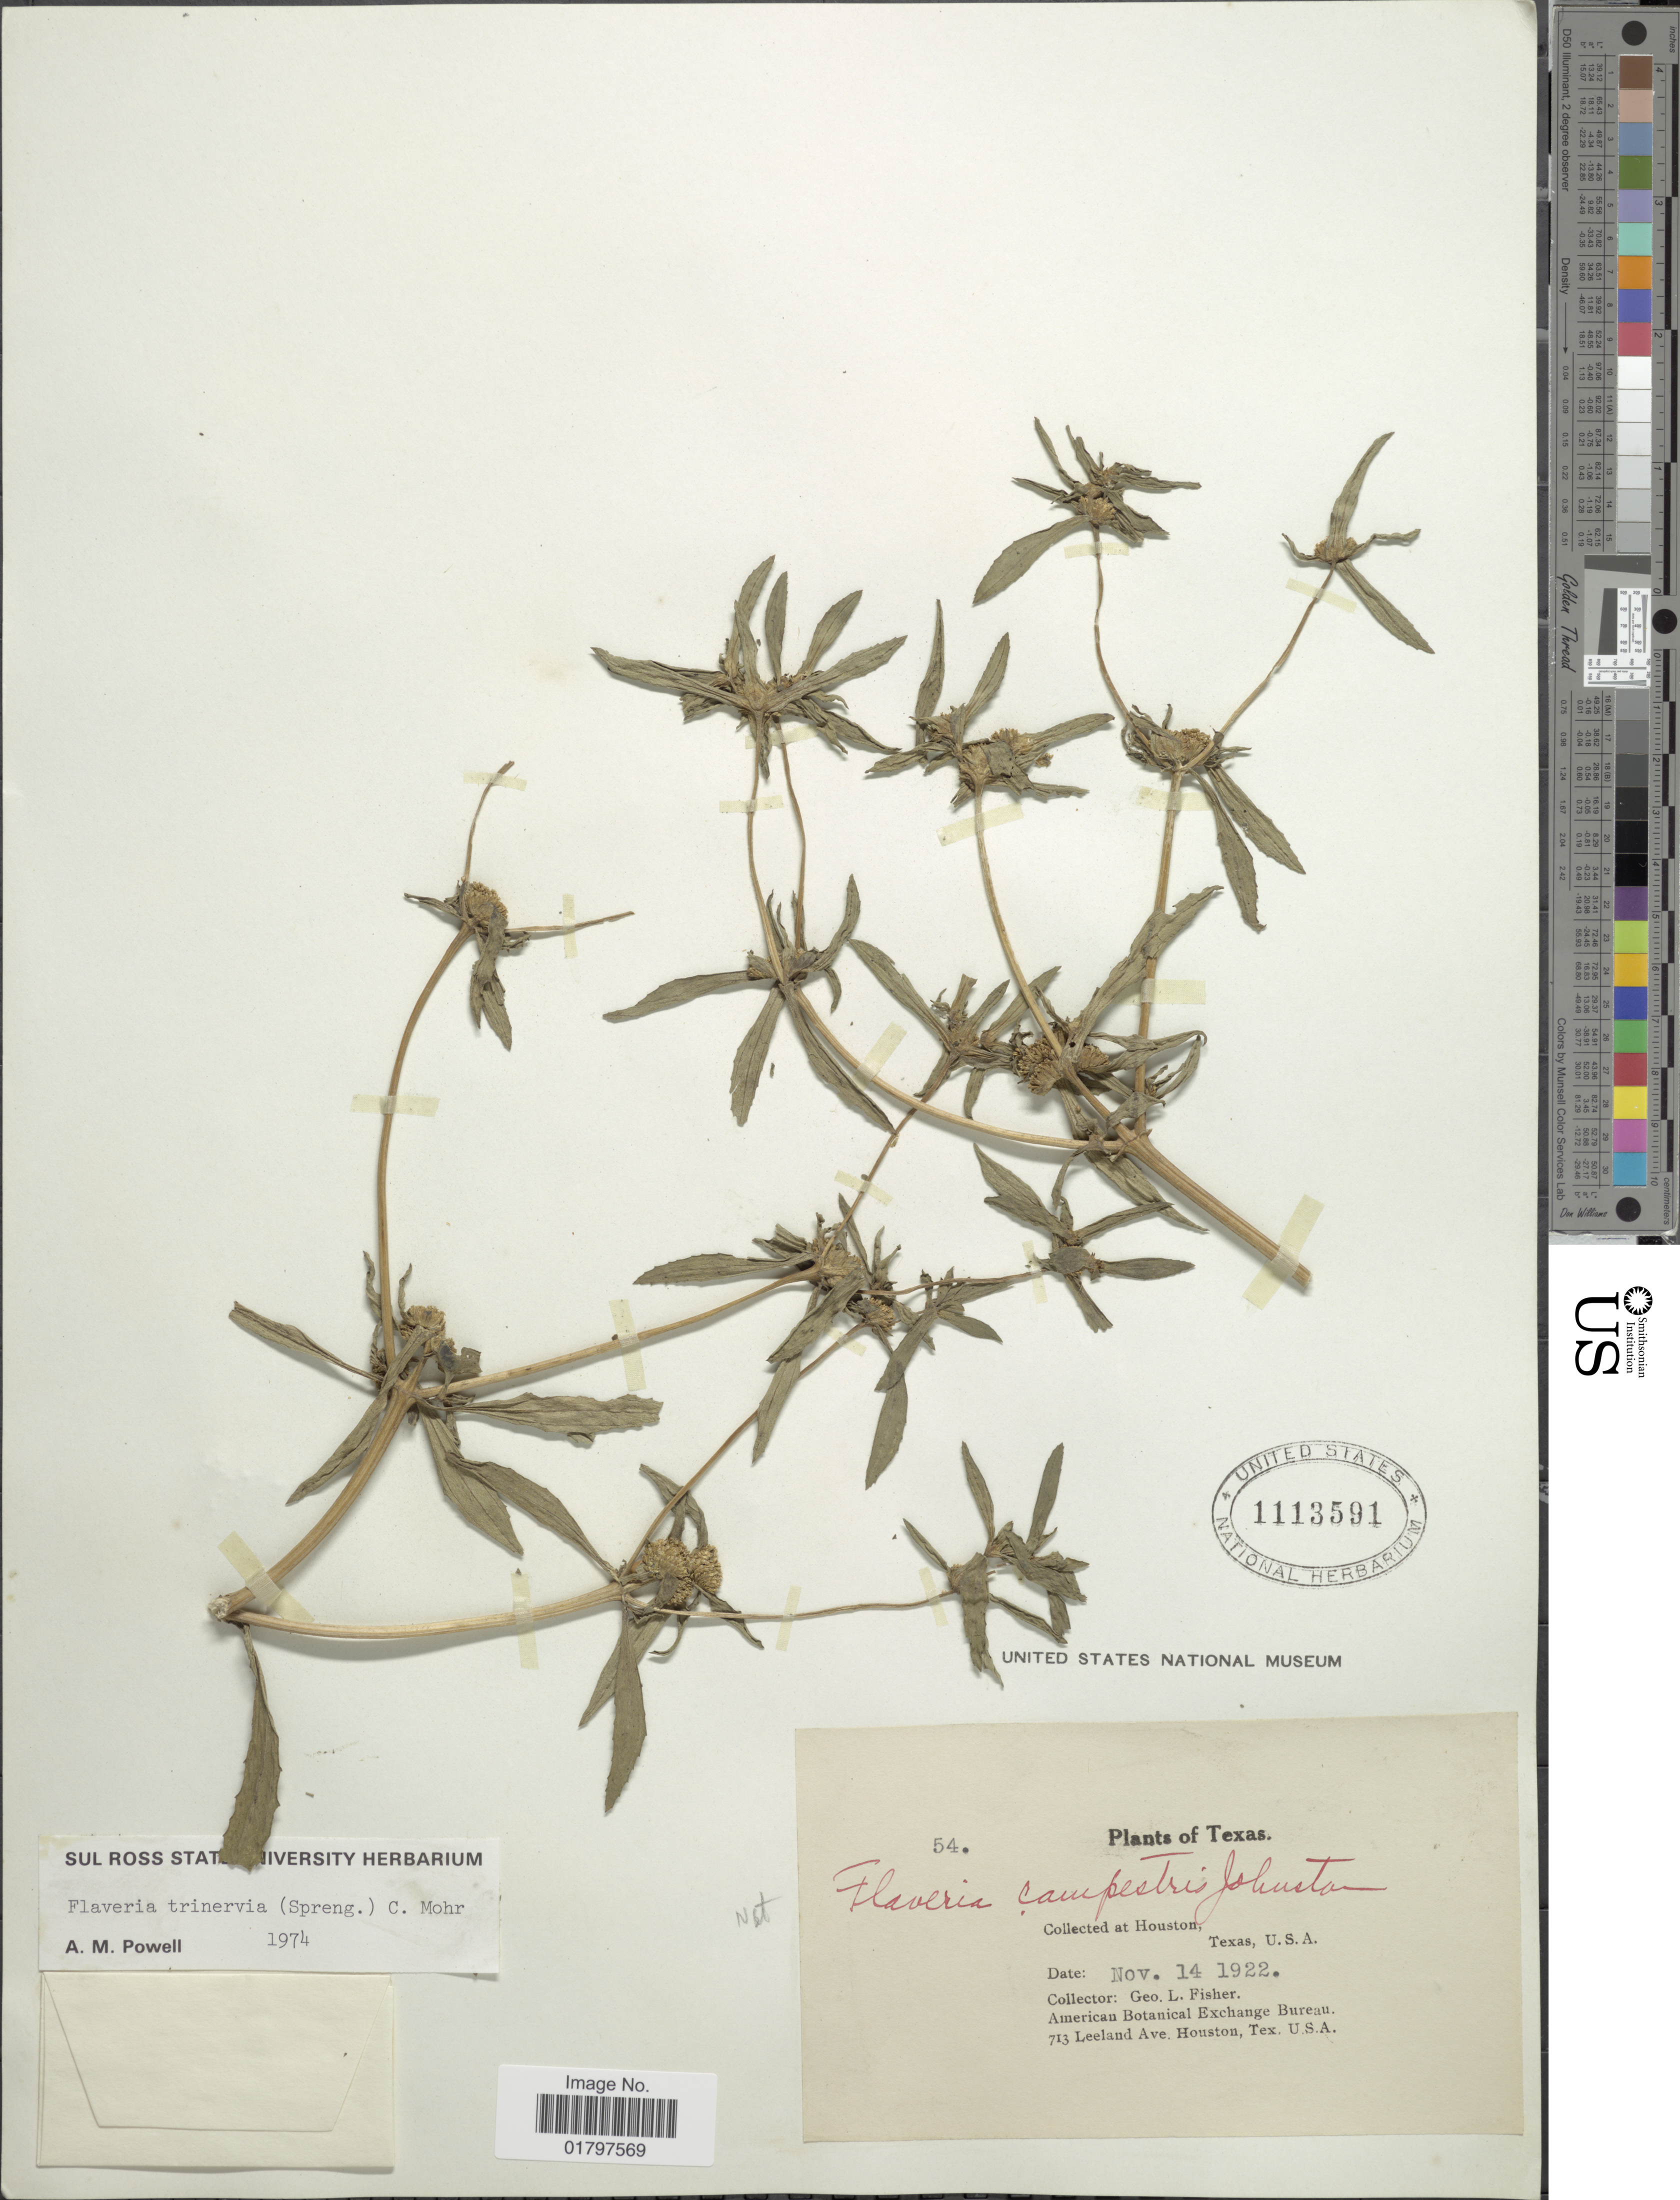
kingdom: Plantae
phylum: Tracheophyta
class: Magnoliopsida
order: Asterales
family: Asteraceae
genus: Flaveria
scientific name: Flaveria trinervia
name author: (Spreng.) C. Mohr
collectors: G. L. Fisher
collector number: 54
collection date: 1922-11-14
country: United States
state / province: Texas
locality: Houston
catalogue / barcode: US 1113591